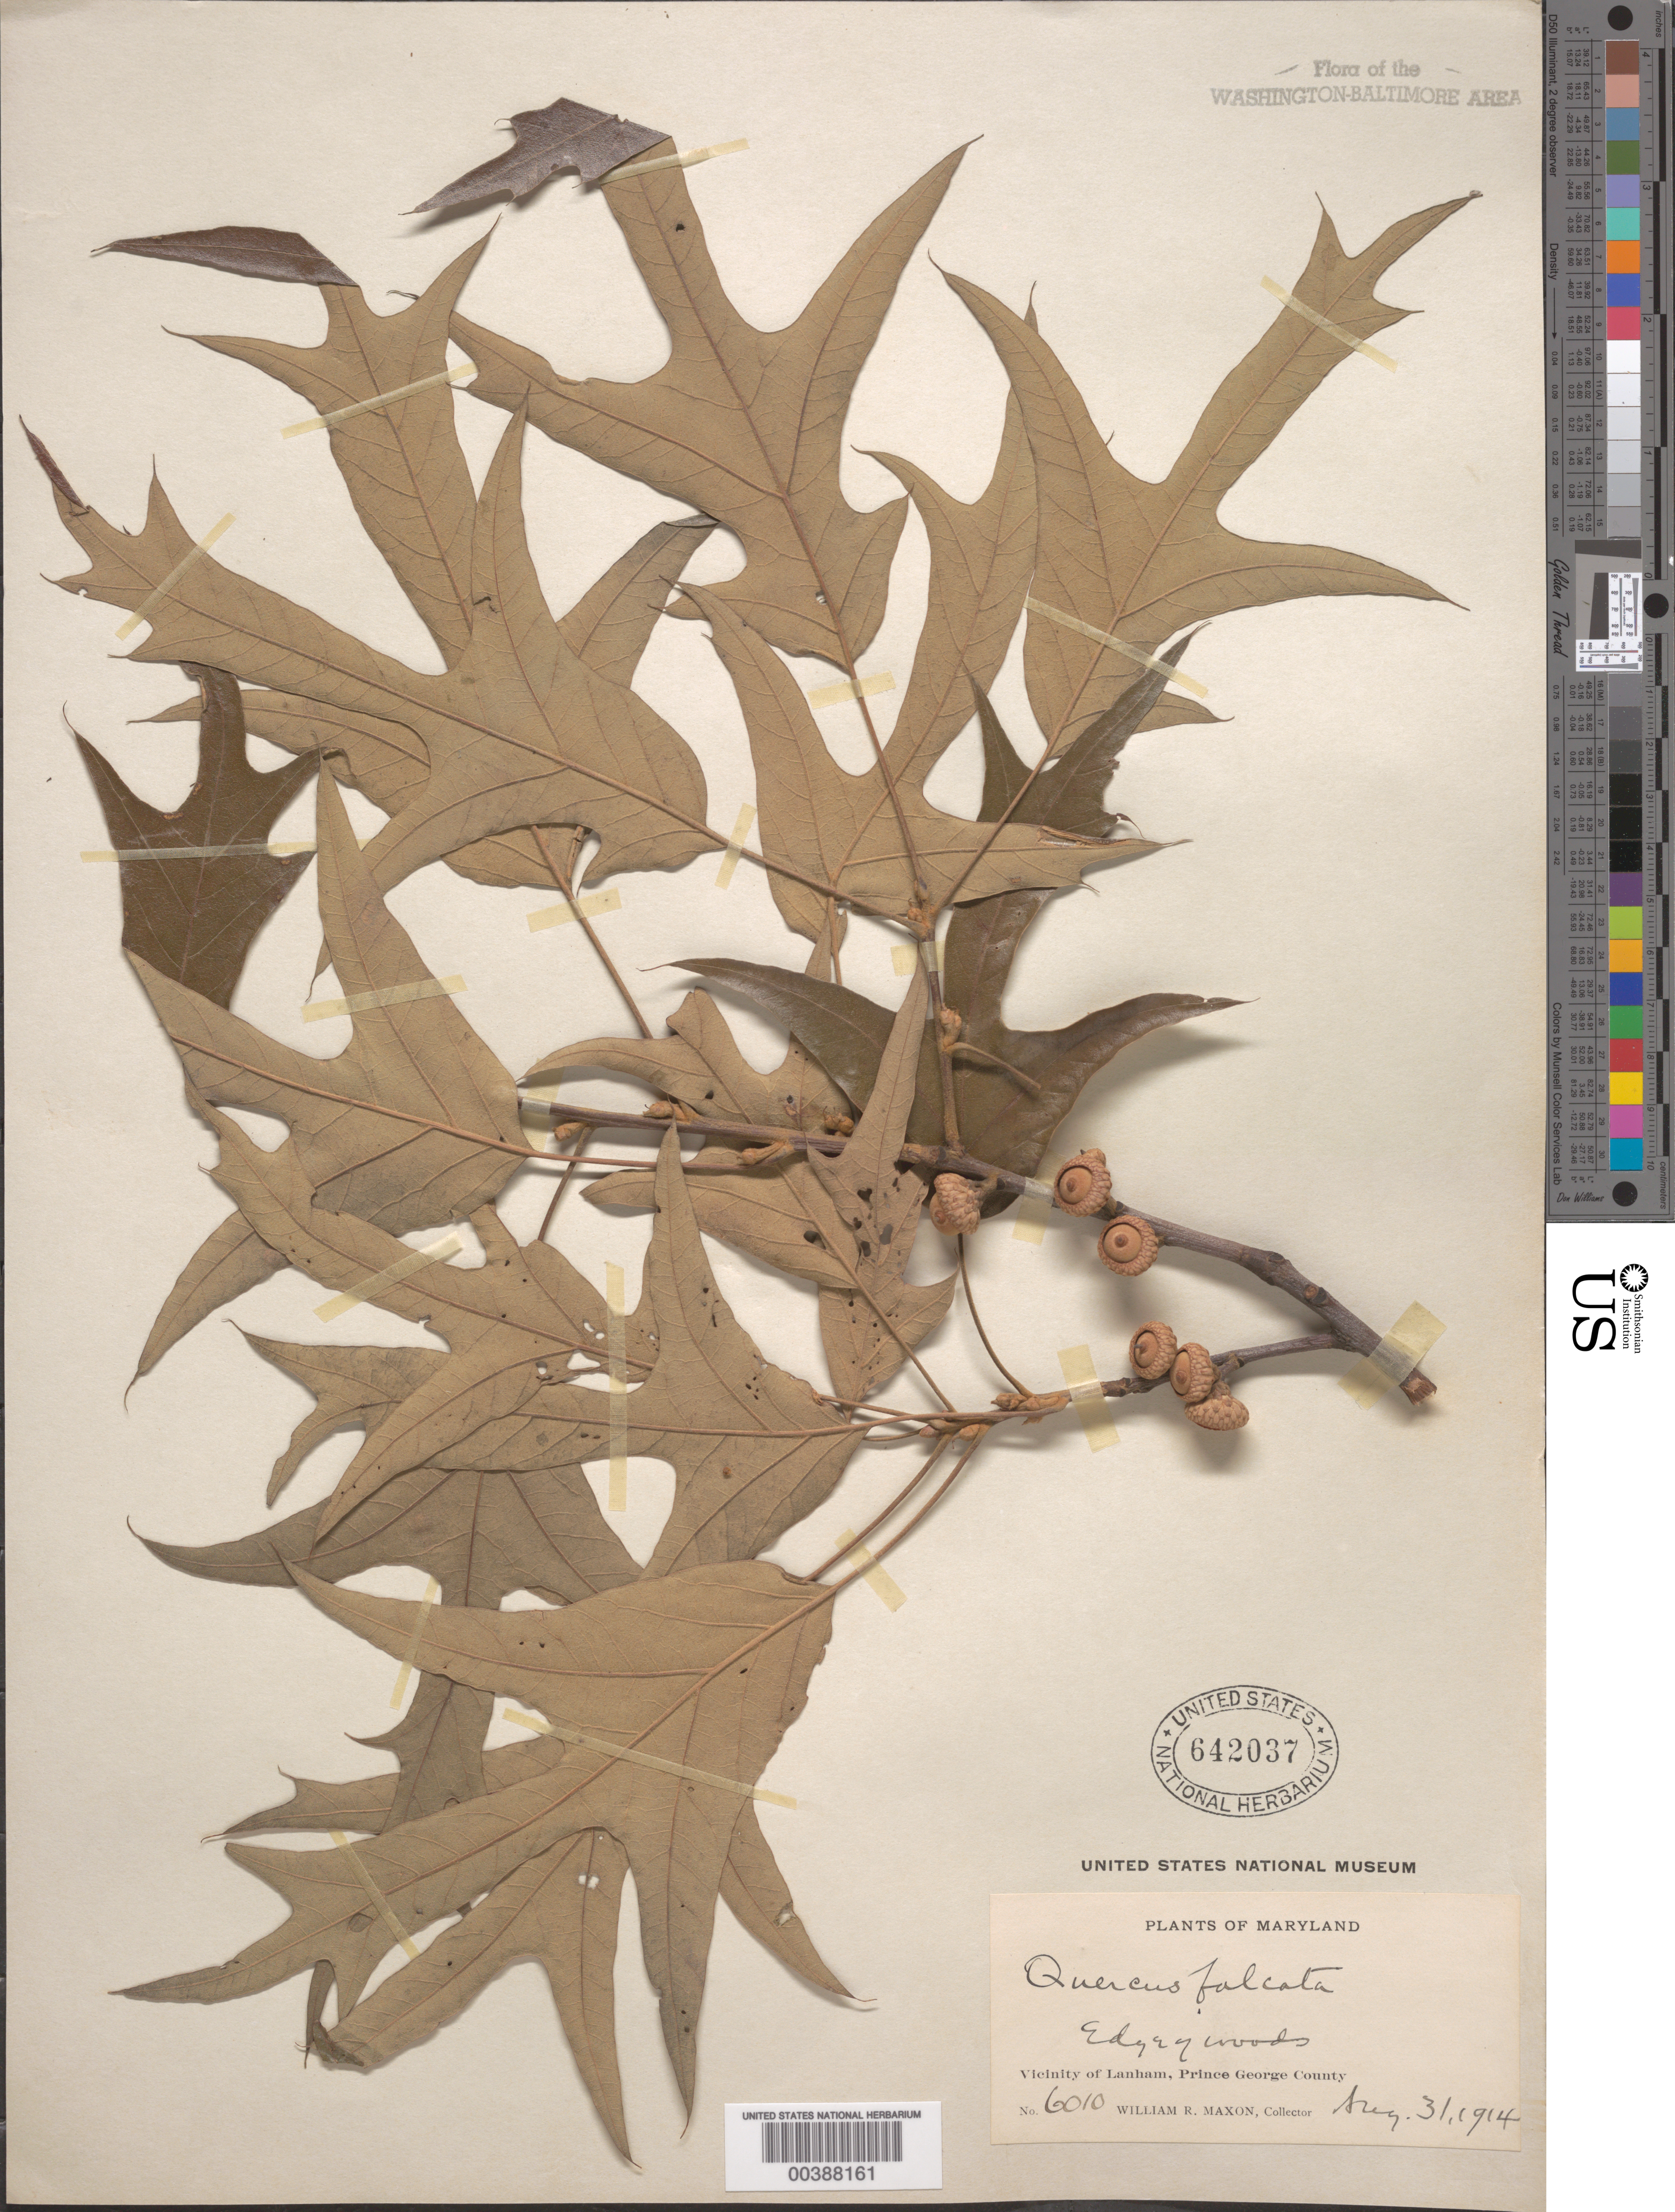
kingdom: Plantae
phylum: Tracheophyta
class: Magnoliopsida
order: Fagales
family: Fagaceae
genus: Quercus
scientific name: Quercus falcata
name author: Michx.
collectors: W. R. Maxon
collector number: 6010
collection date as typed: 31 Aug 1914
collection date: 1914-08-31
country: United States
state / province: Maryland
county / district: Prince George's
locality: Lanham vicinity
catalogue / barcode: US 642037